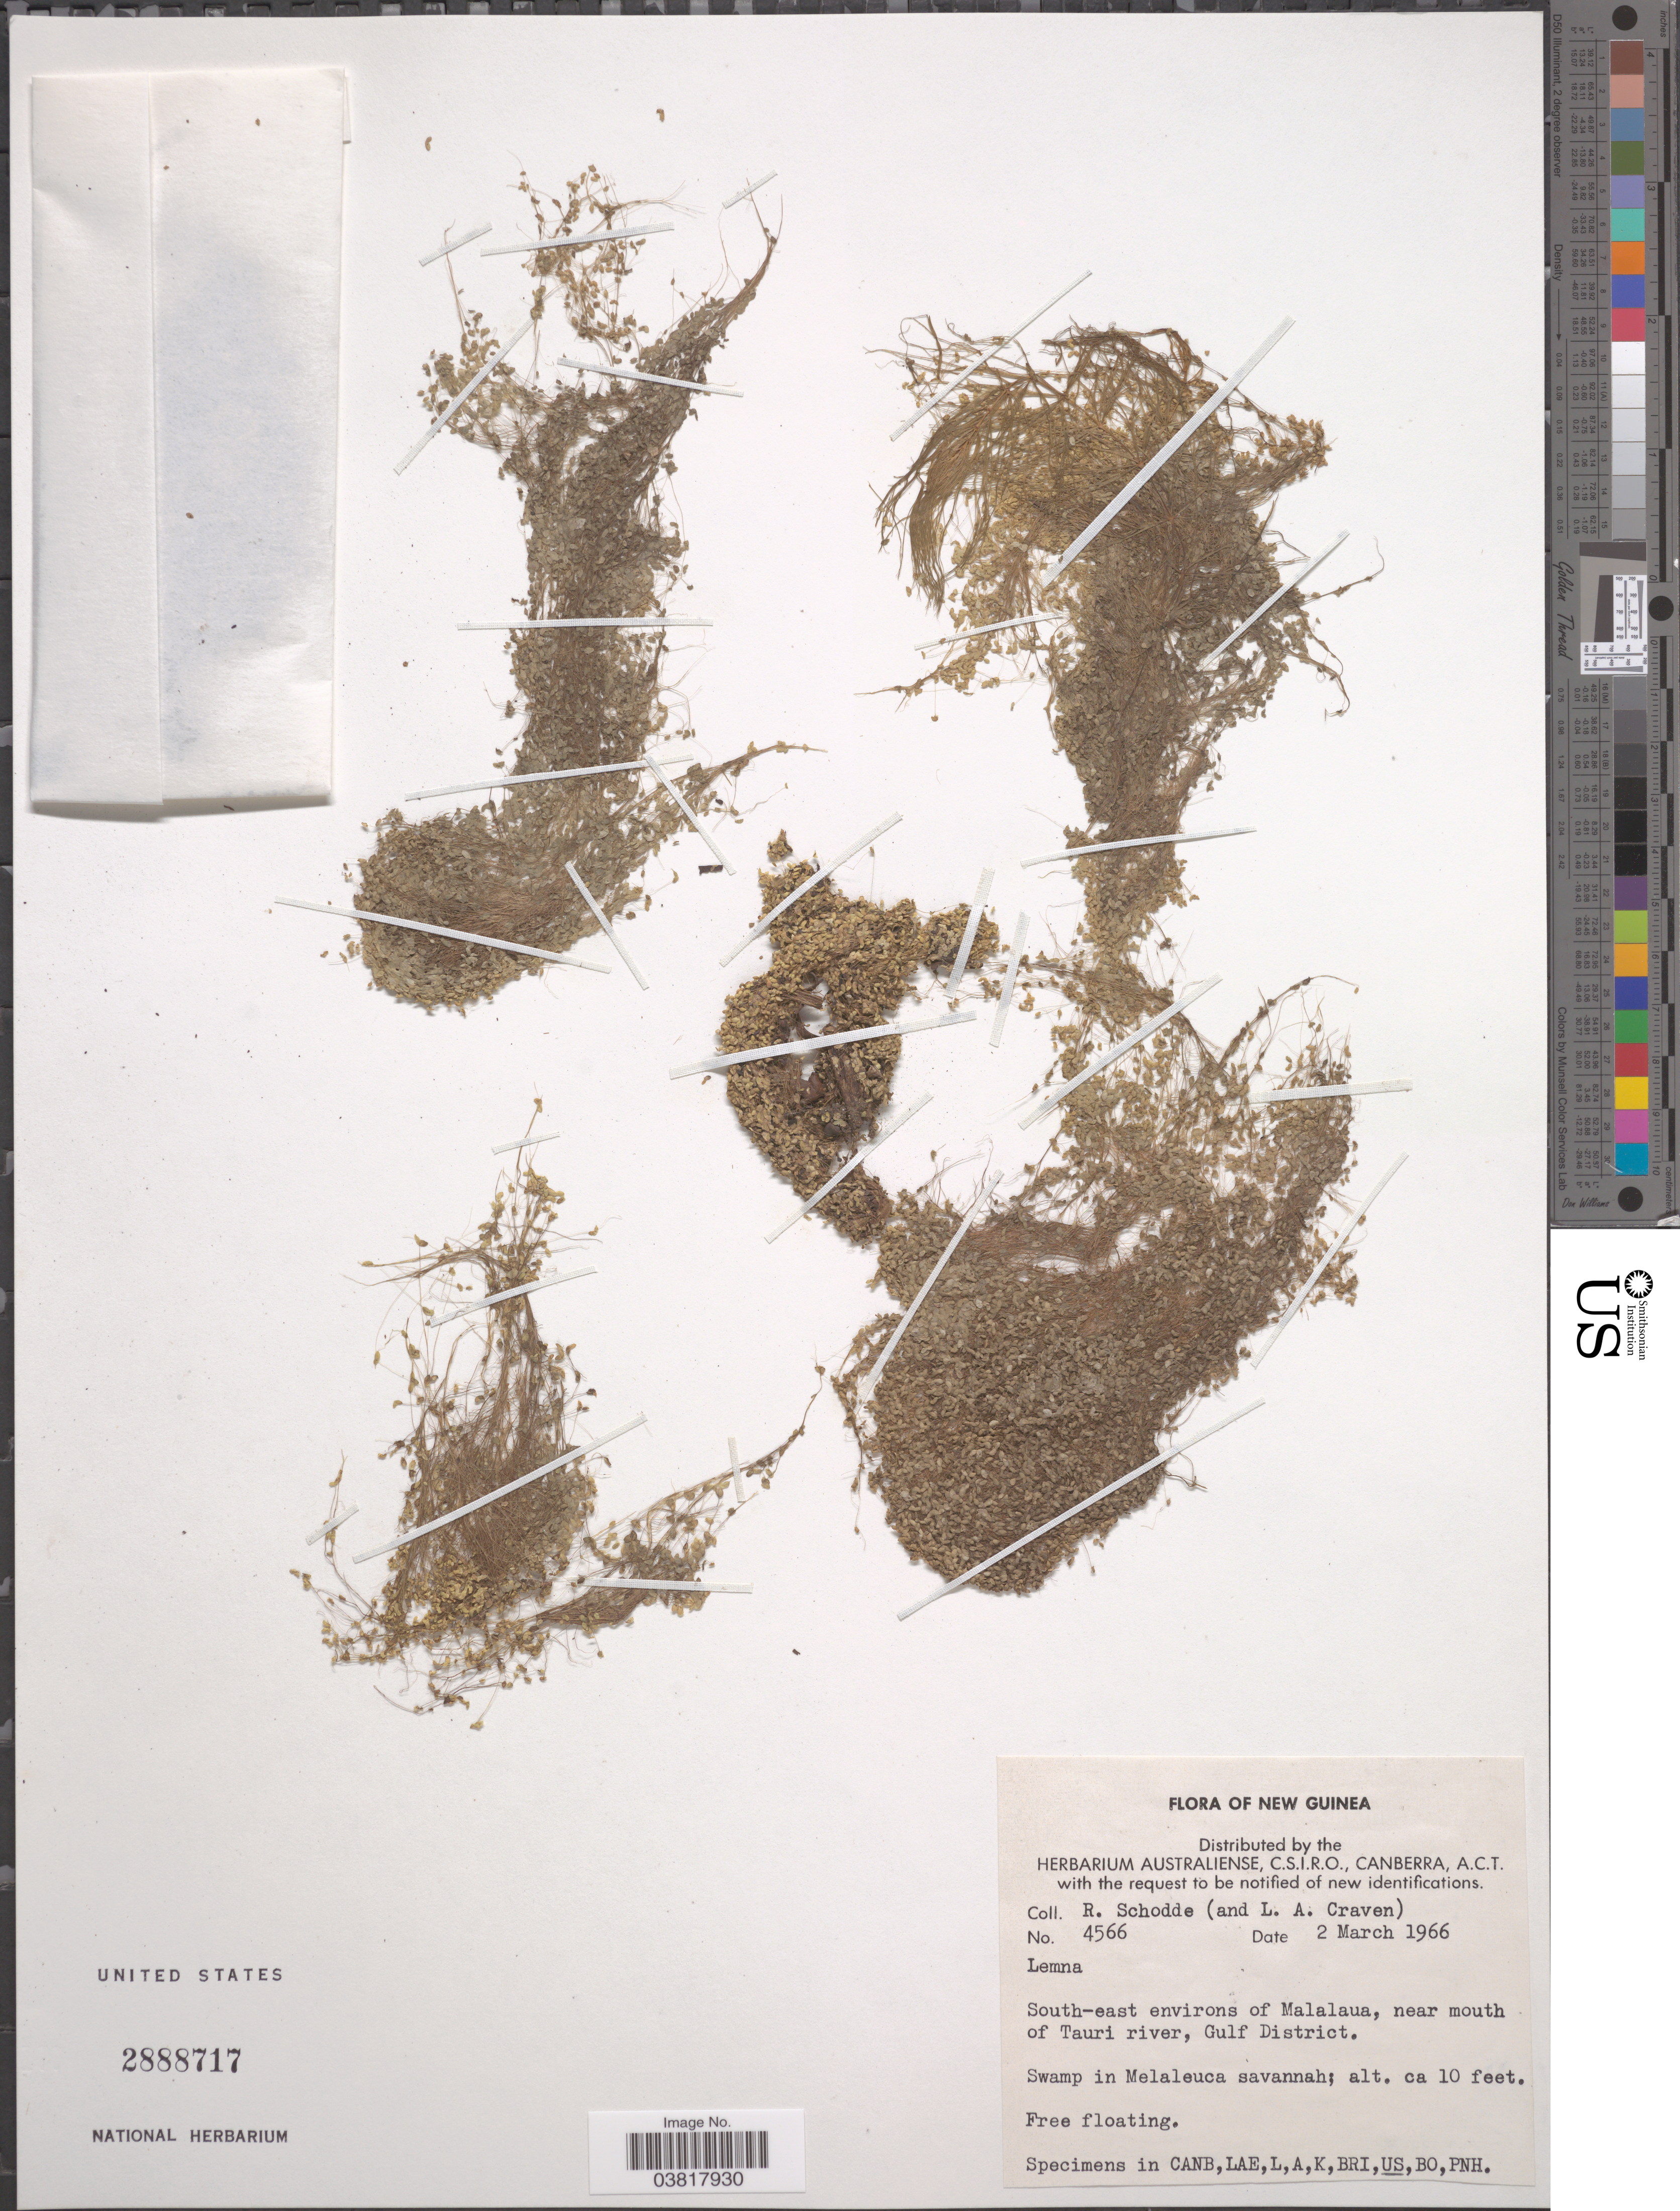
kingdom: Plantae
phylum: Tracheophyta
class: Liliopsida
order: Alismatales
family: Araceae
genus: Lemna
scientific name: Lemna sp.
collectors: R. Schodde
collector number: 4566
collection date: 1966-03-02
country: Papua New Guinea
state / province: Gulf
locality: New Guinea. South-east environs of Malalaua, near mouth of Tauri rriver, Gulf District. Swamp in Melaleuca savannah.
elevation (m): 3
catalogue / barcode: US 2888717